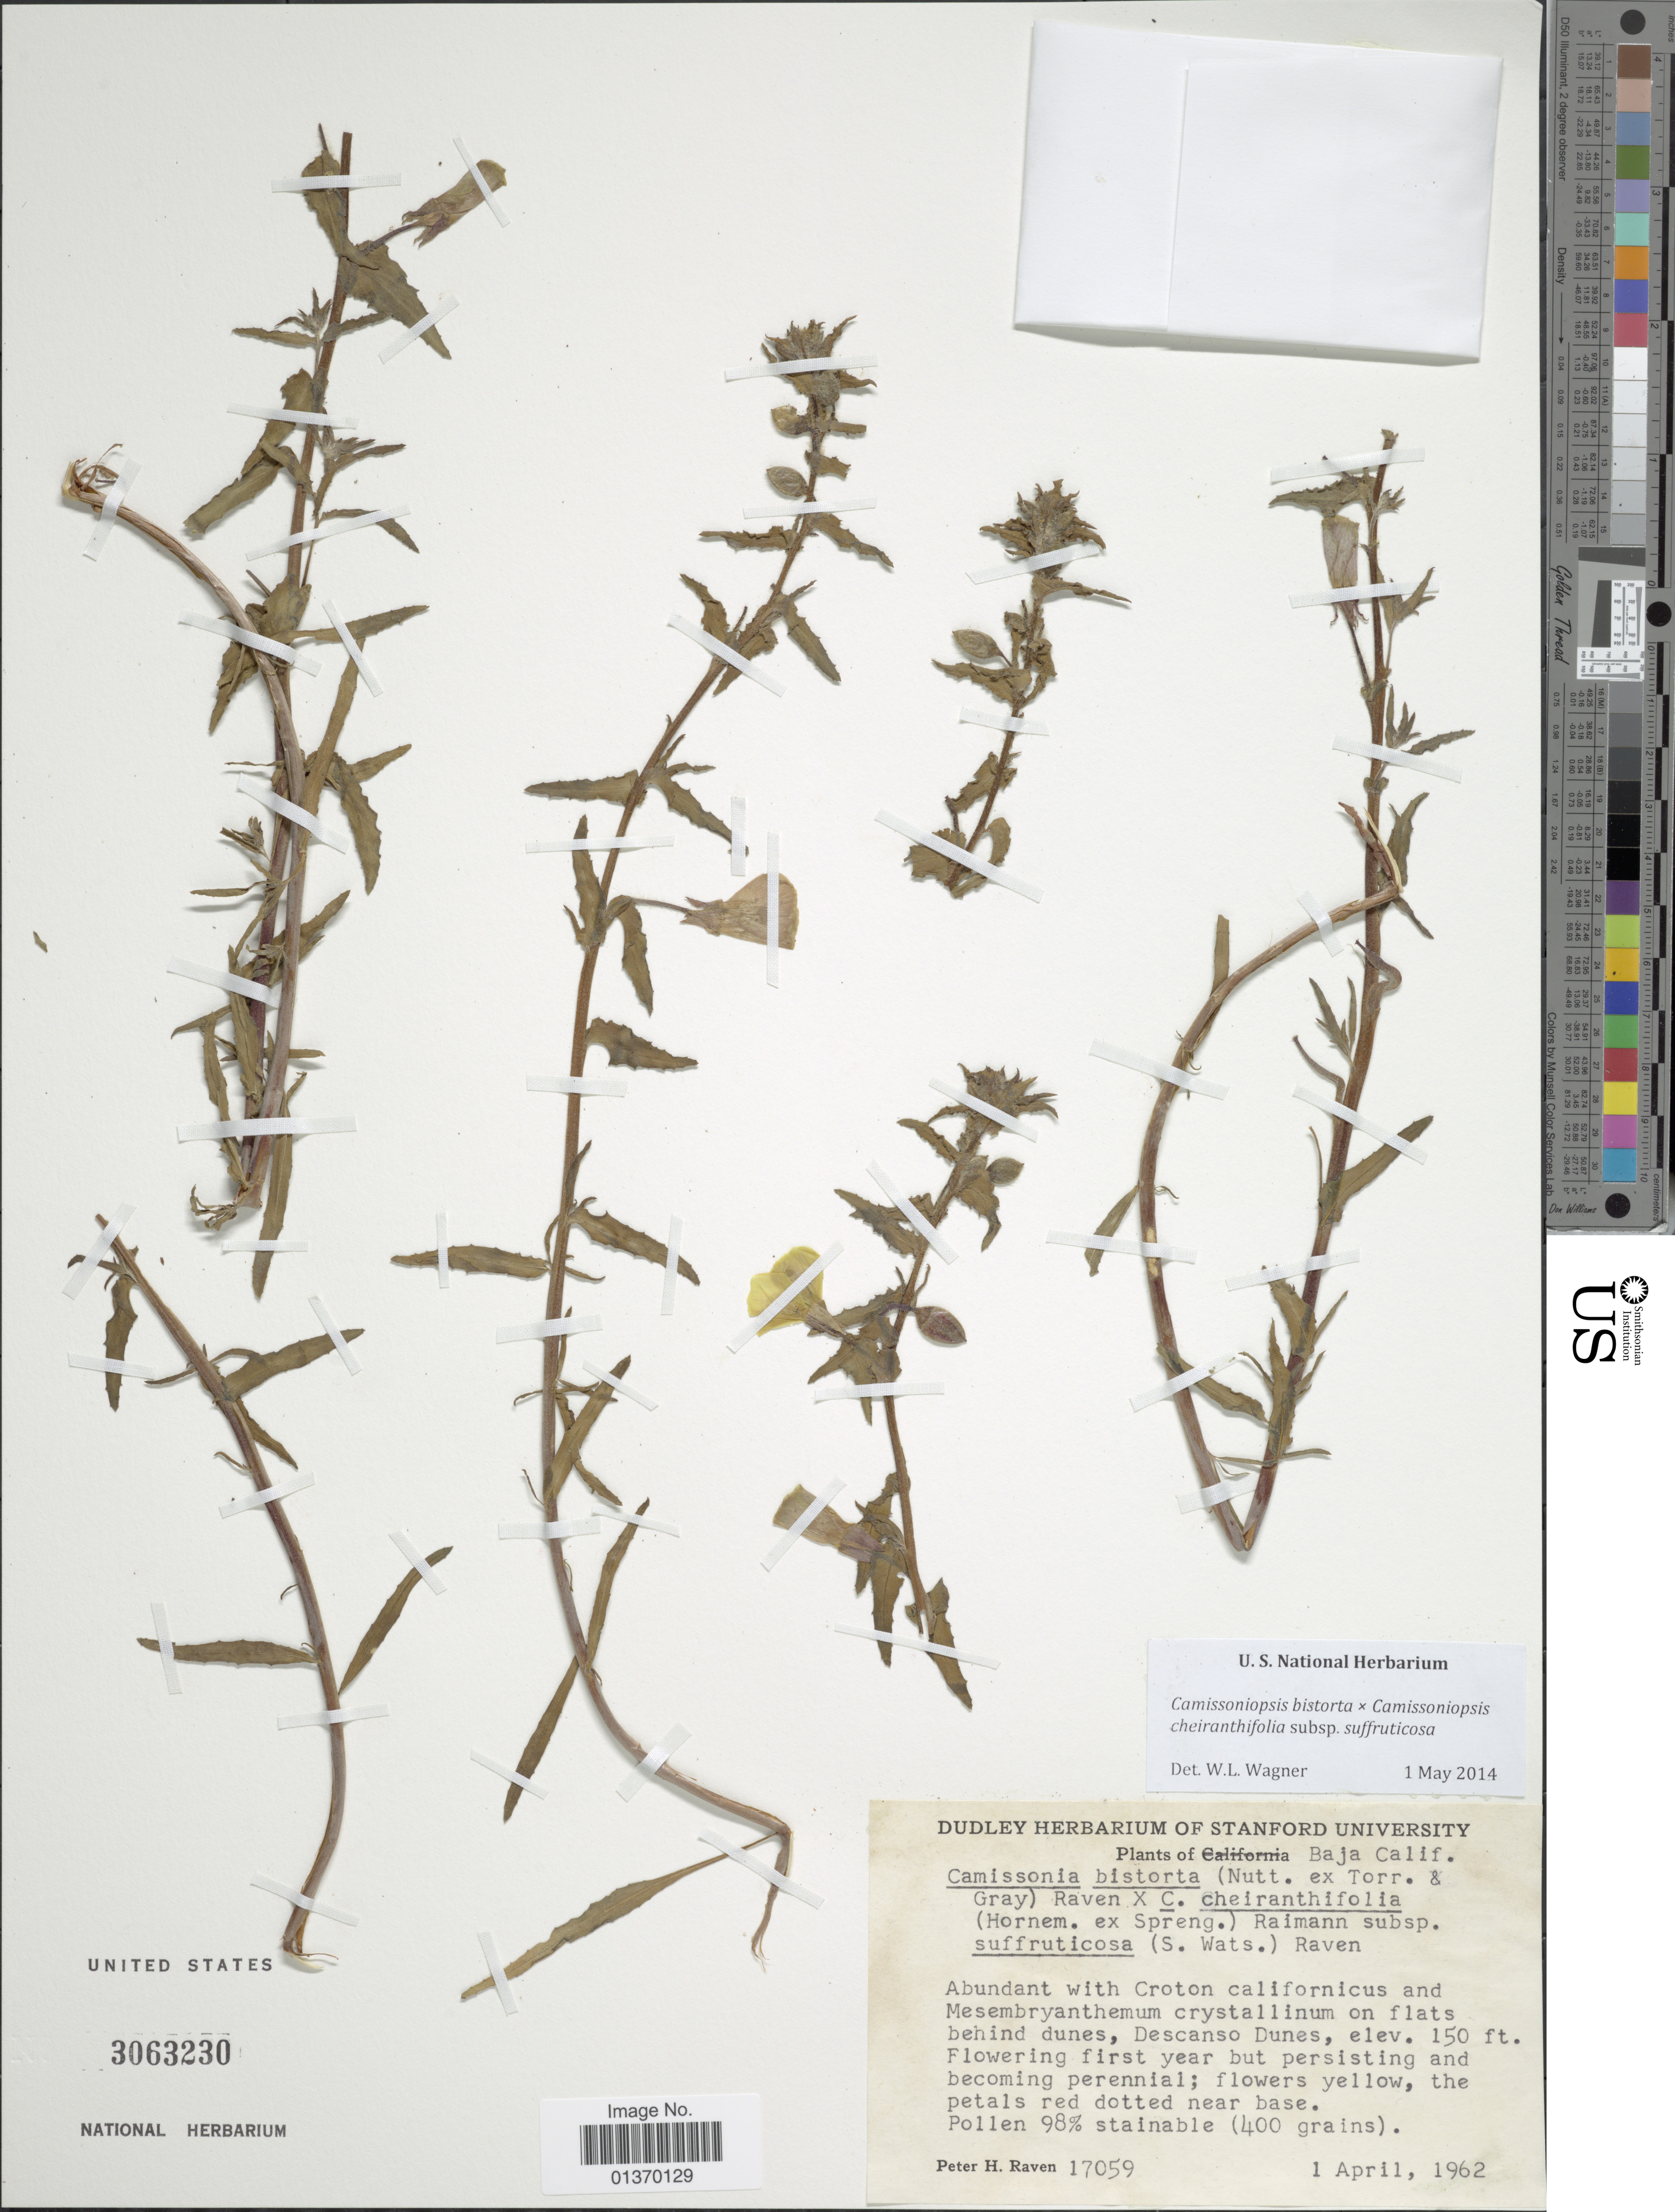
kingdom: Plantae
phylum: Tracheophyta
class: Magnoliopsida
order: Myrtales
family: Onagraceae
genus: Camissoniopsis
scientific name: Camissoniopsis bistorta x C. cheiranthifolia subsp. suffruticosa (S. Watson) W.L. Wagner & Hoch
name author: Seem.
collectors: P. H. Raven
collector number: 17059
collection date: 1962-04-01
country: Mexico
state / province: Baja California Norte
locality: On flats behind dunes, Descanso Dunes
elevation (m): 46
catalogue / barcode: US 3063230